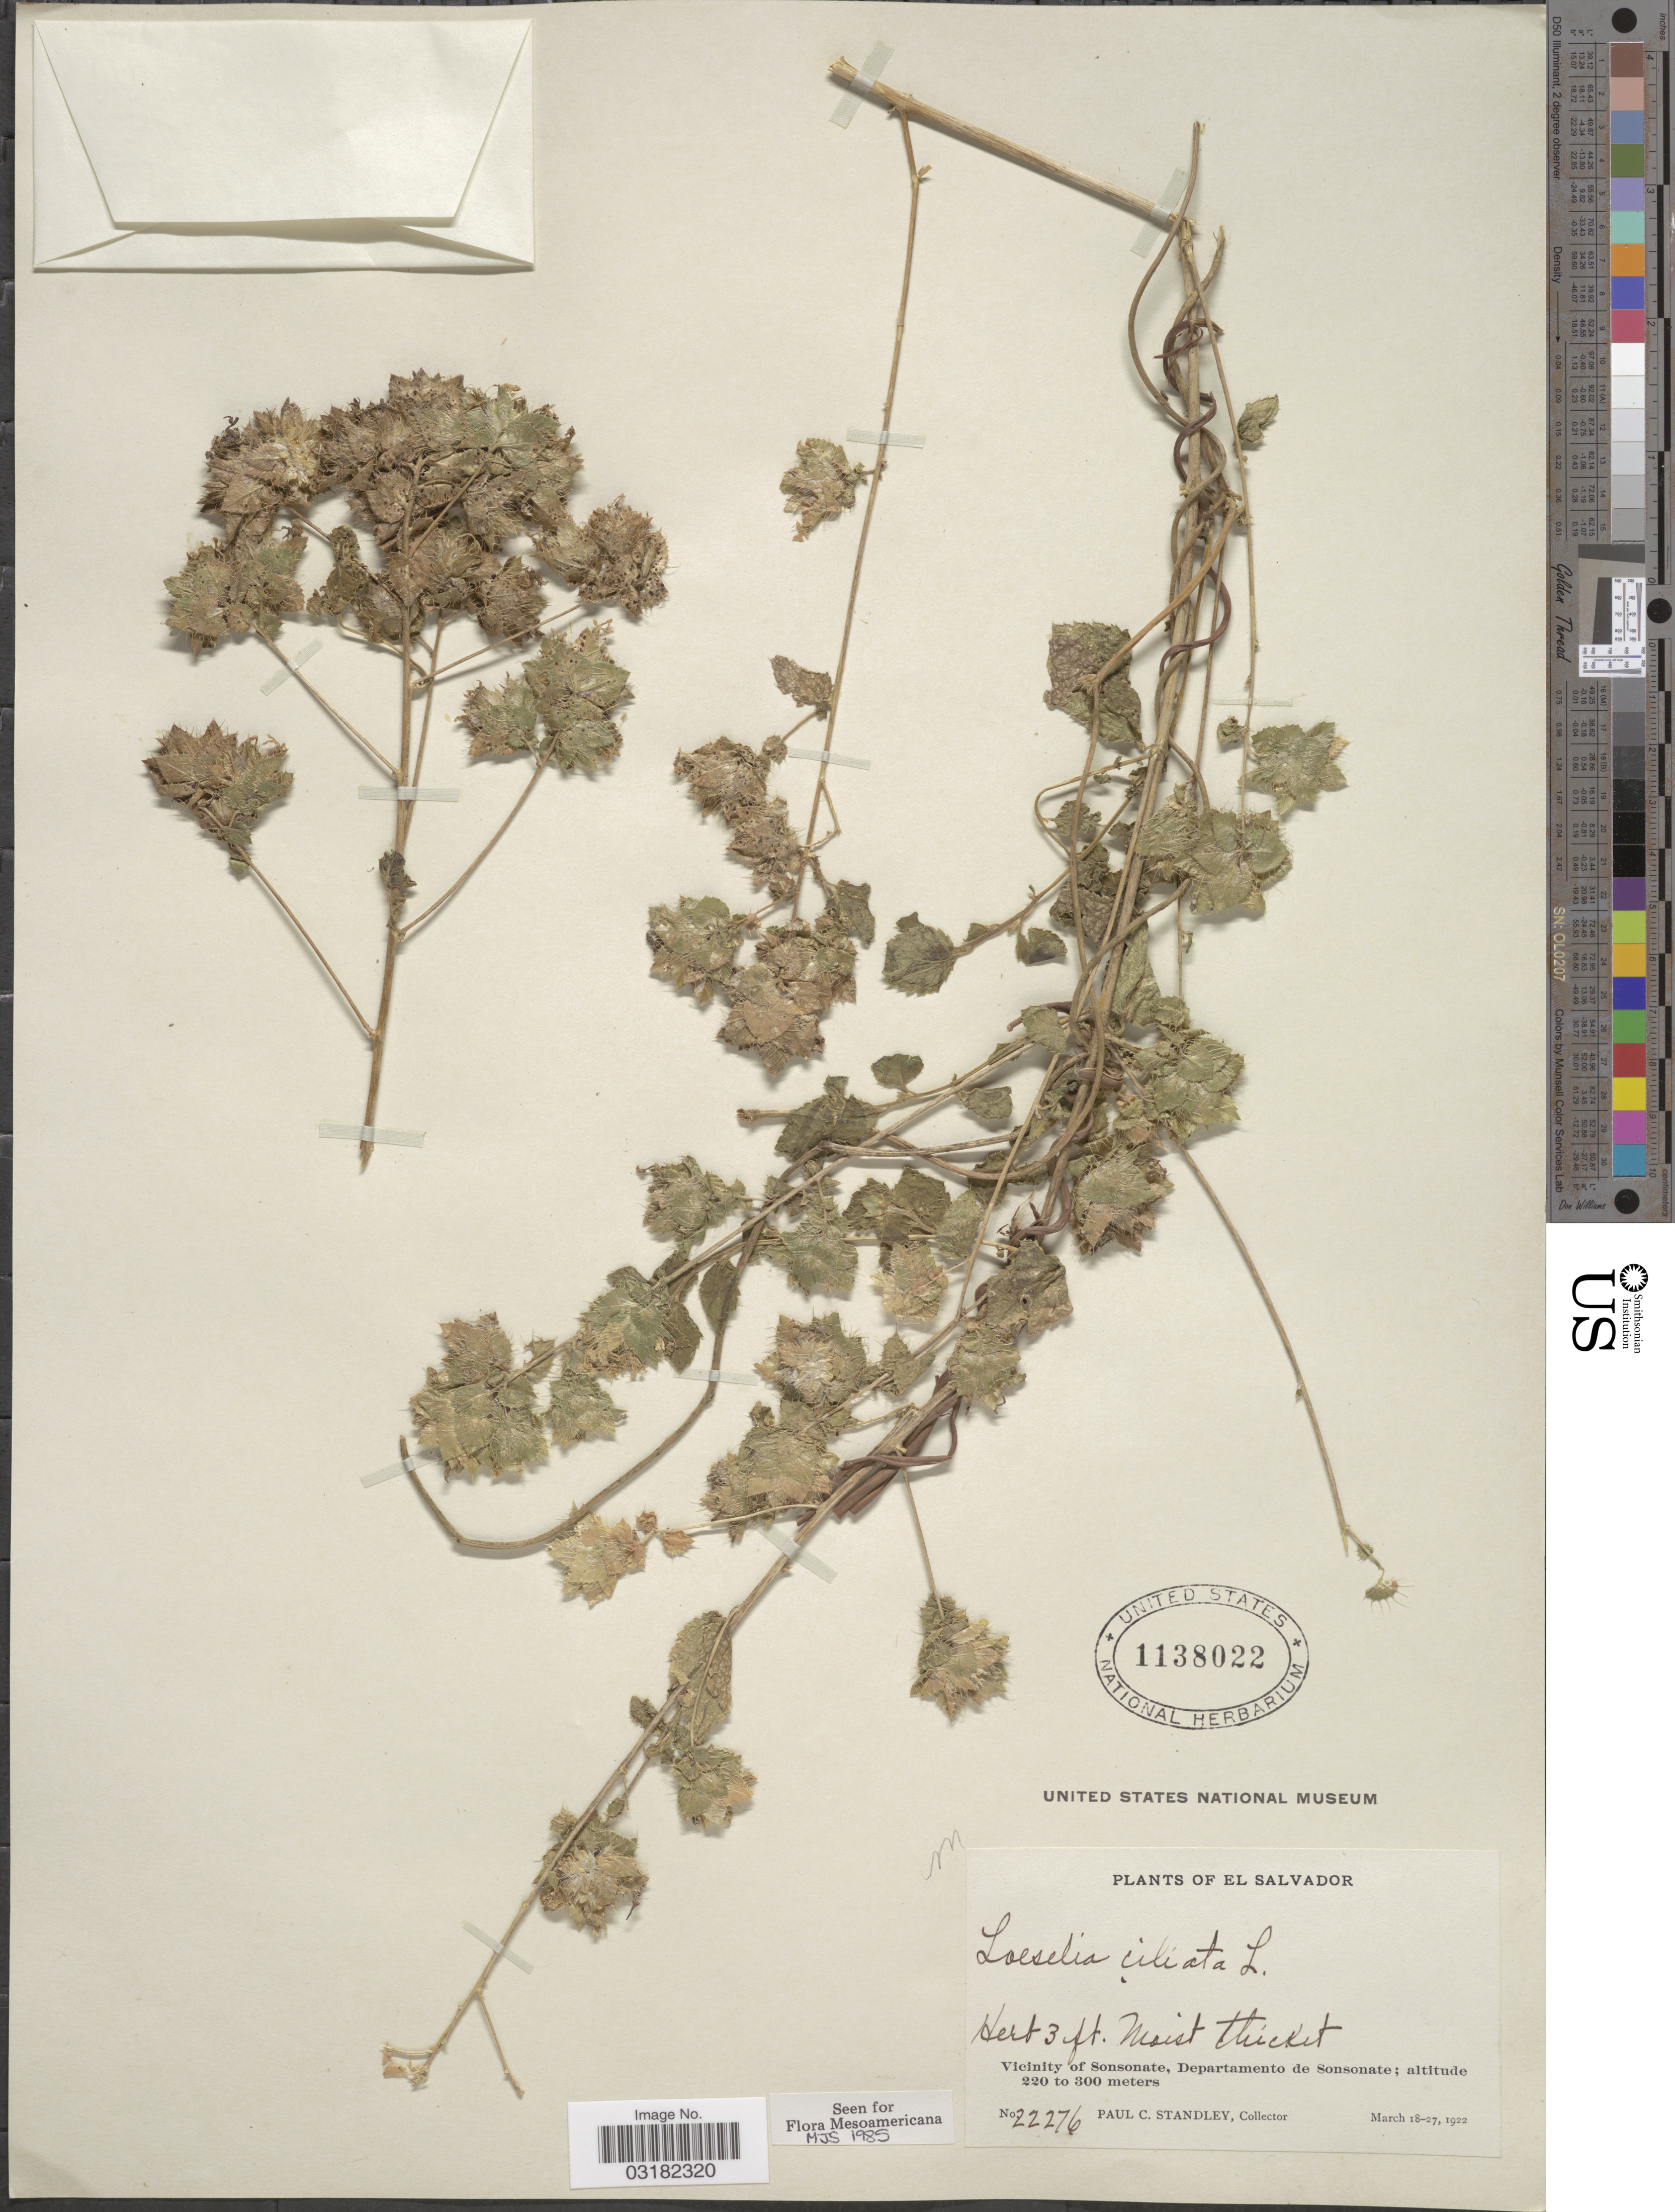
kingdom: Plantae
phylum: Tracheophyta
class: Magnoliopsida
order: Ericales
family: Polemoniaceae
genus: Loeselia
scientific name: Loeselia ciliata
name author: L.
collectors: P. C. Standley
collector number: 22276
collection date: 1922-03-18/1922-03-27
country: El Salvador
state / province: Sonsonate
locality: Vicinity of Sonsonate, Departamento de Sonsonate.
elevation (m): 220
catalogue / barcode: US 1138022